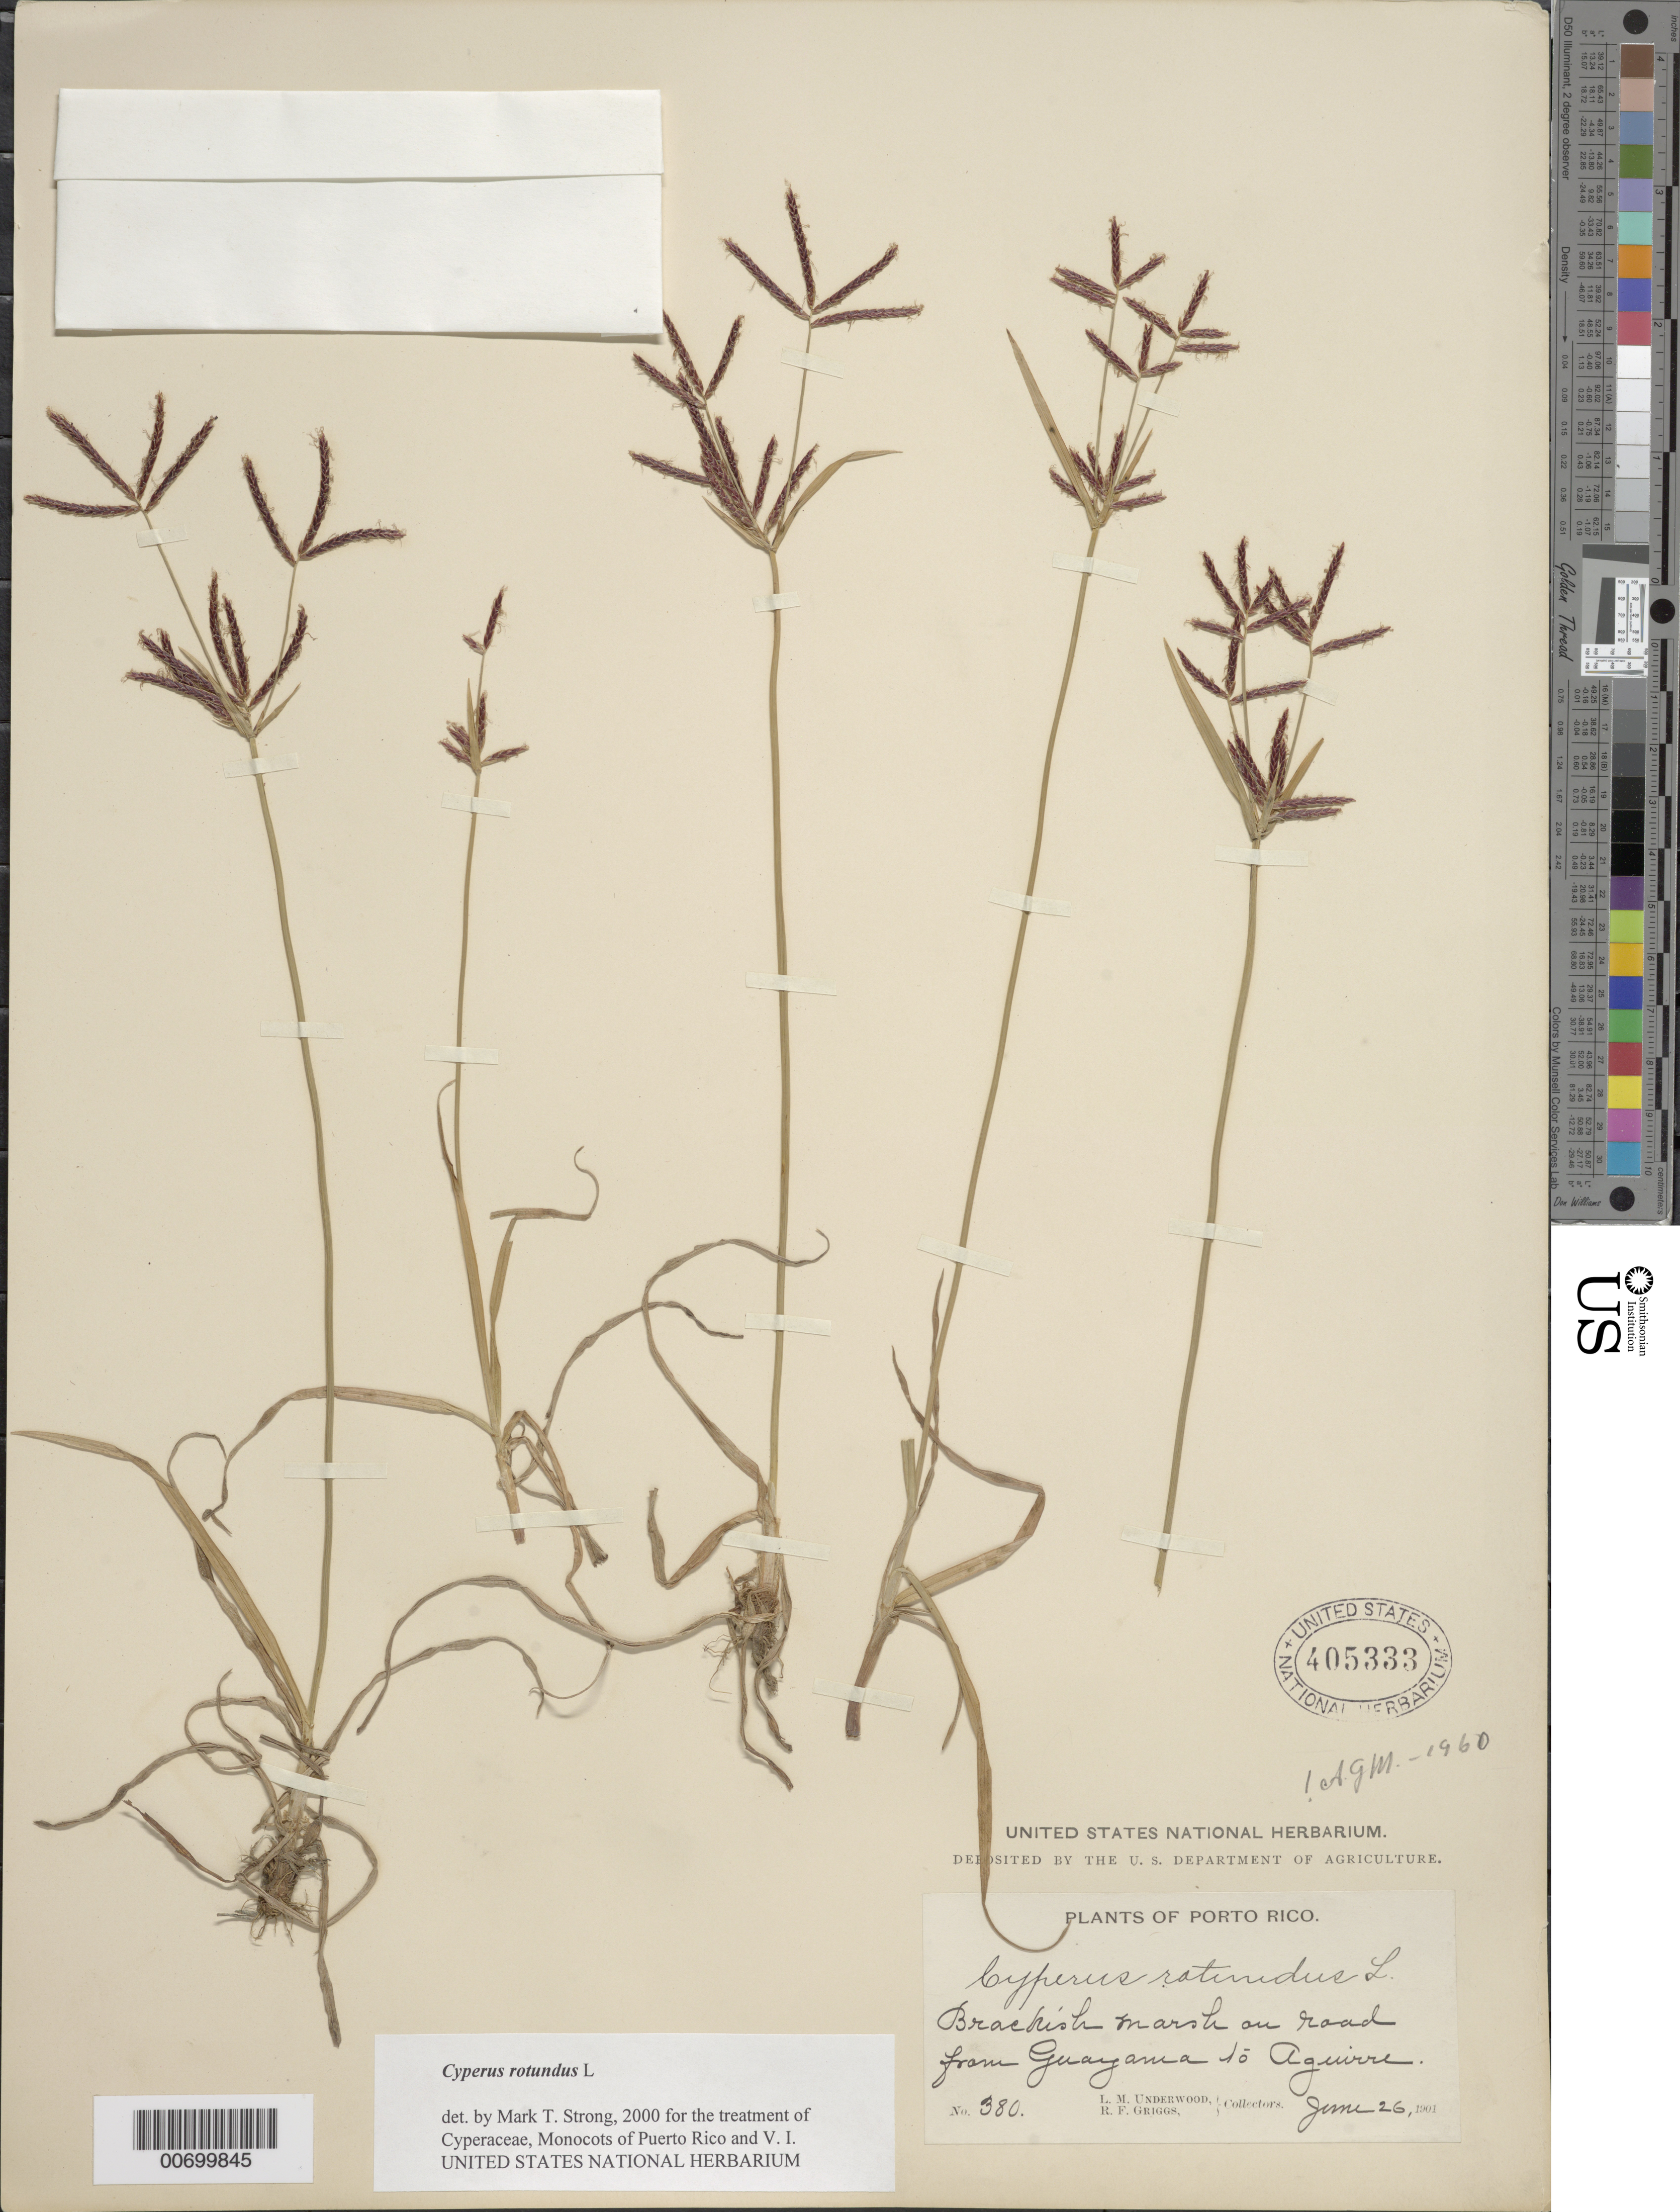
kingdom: Plantae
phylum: Tracheophyta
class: Liliopsida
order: Poales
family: Cyperaceae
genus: Cyperus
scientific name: Cyperus rotundus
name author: L.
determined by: Strong, M. T., (US), Smithsonian Institution - National Museum of Natural History (UNITED STATES)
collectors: L. M. Underwood & R. F. Griggs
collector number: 380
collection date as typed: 26 Jun 1901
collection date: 1901-06-26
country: Puerto Rico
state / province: Guayama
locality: On road from Guayama to Aguirre.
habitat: Brackish marsh.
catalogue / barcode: US 405333